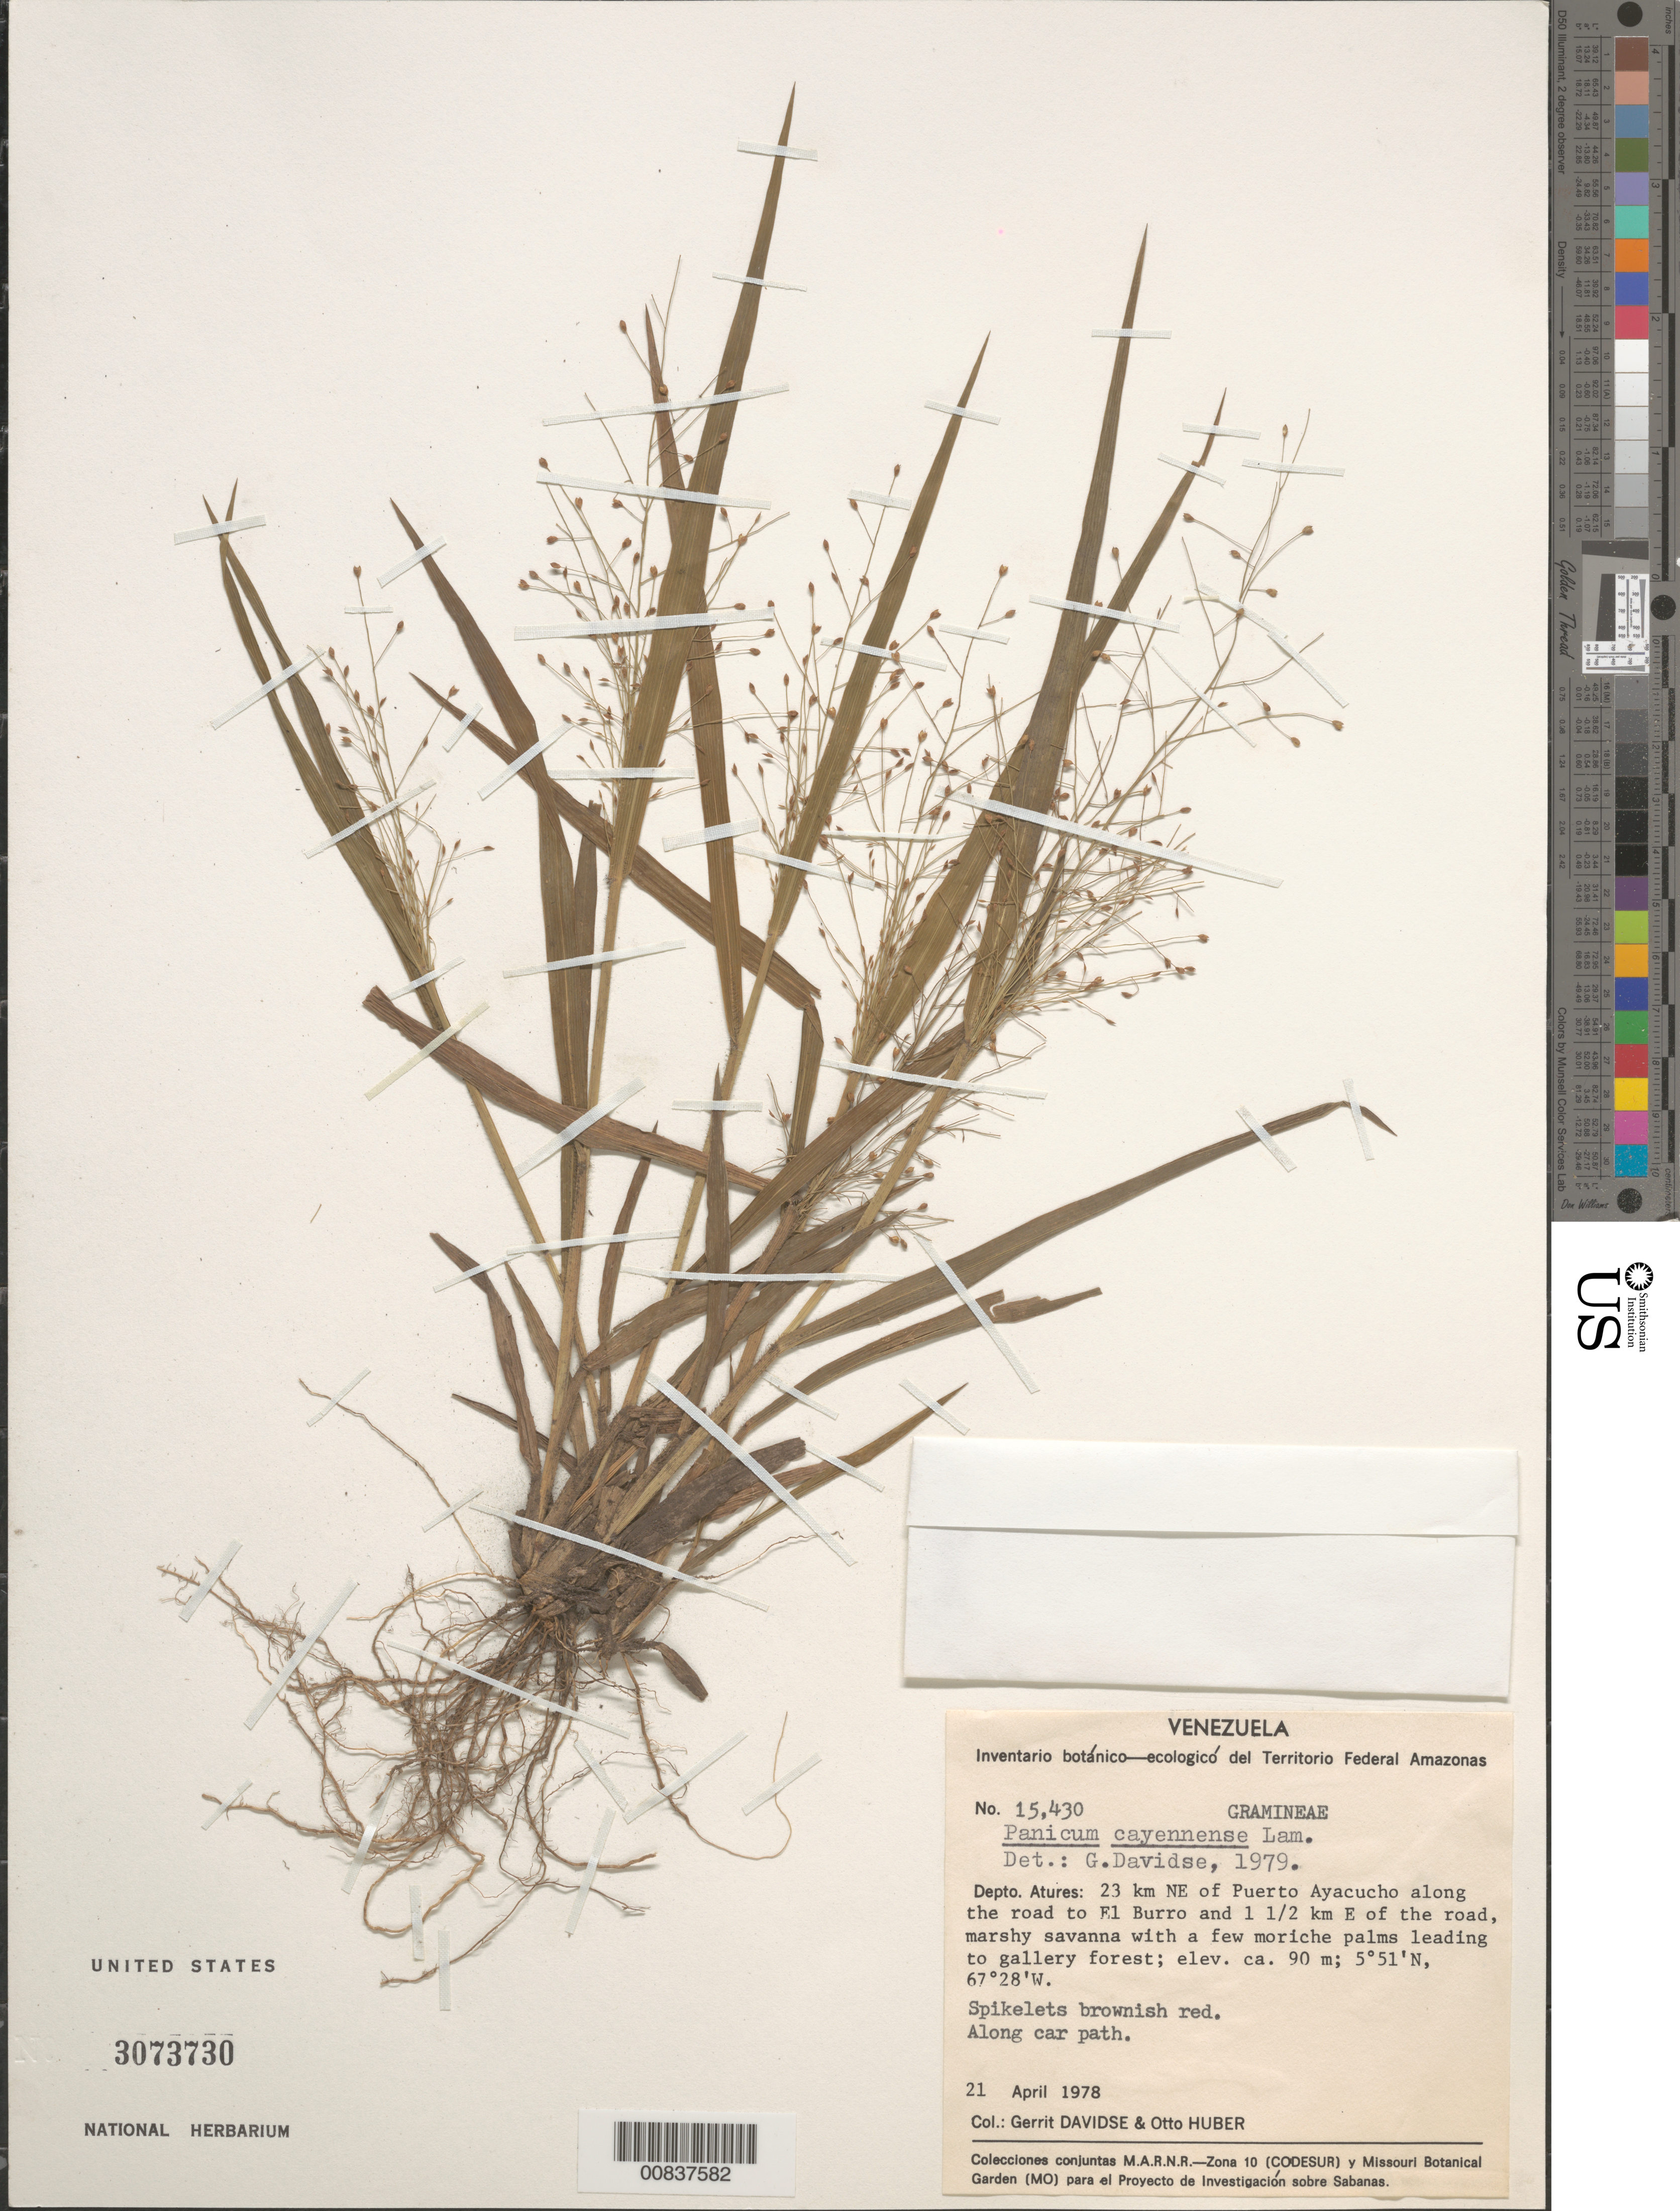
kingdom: Plantae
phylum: Tracheophyta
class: Liliopsida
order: Poales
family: Poaceae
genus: Panicum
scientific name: Panicum cayennense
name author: Lam.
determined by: Davidse, Gerrit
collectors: G. Davidse & O. Huber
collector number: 15430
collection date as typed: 21-Apr-78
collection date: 1978-04-21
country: Venezuela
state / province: Amazonas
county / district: Atures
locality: Puerto Ayacucho, 23 km NE of along the road to El Burro, and 1.5 km E of the road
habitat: Marshy savanna with a few moriche palms leading to gallery forest; along car path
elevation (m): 90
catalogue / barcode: US 3073730